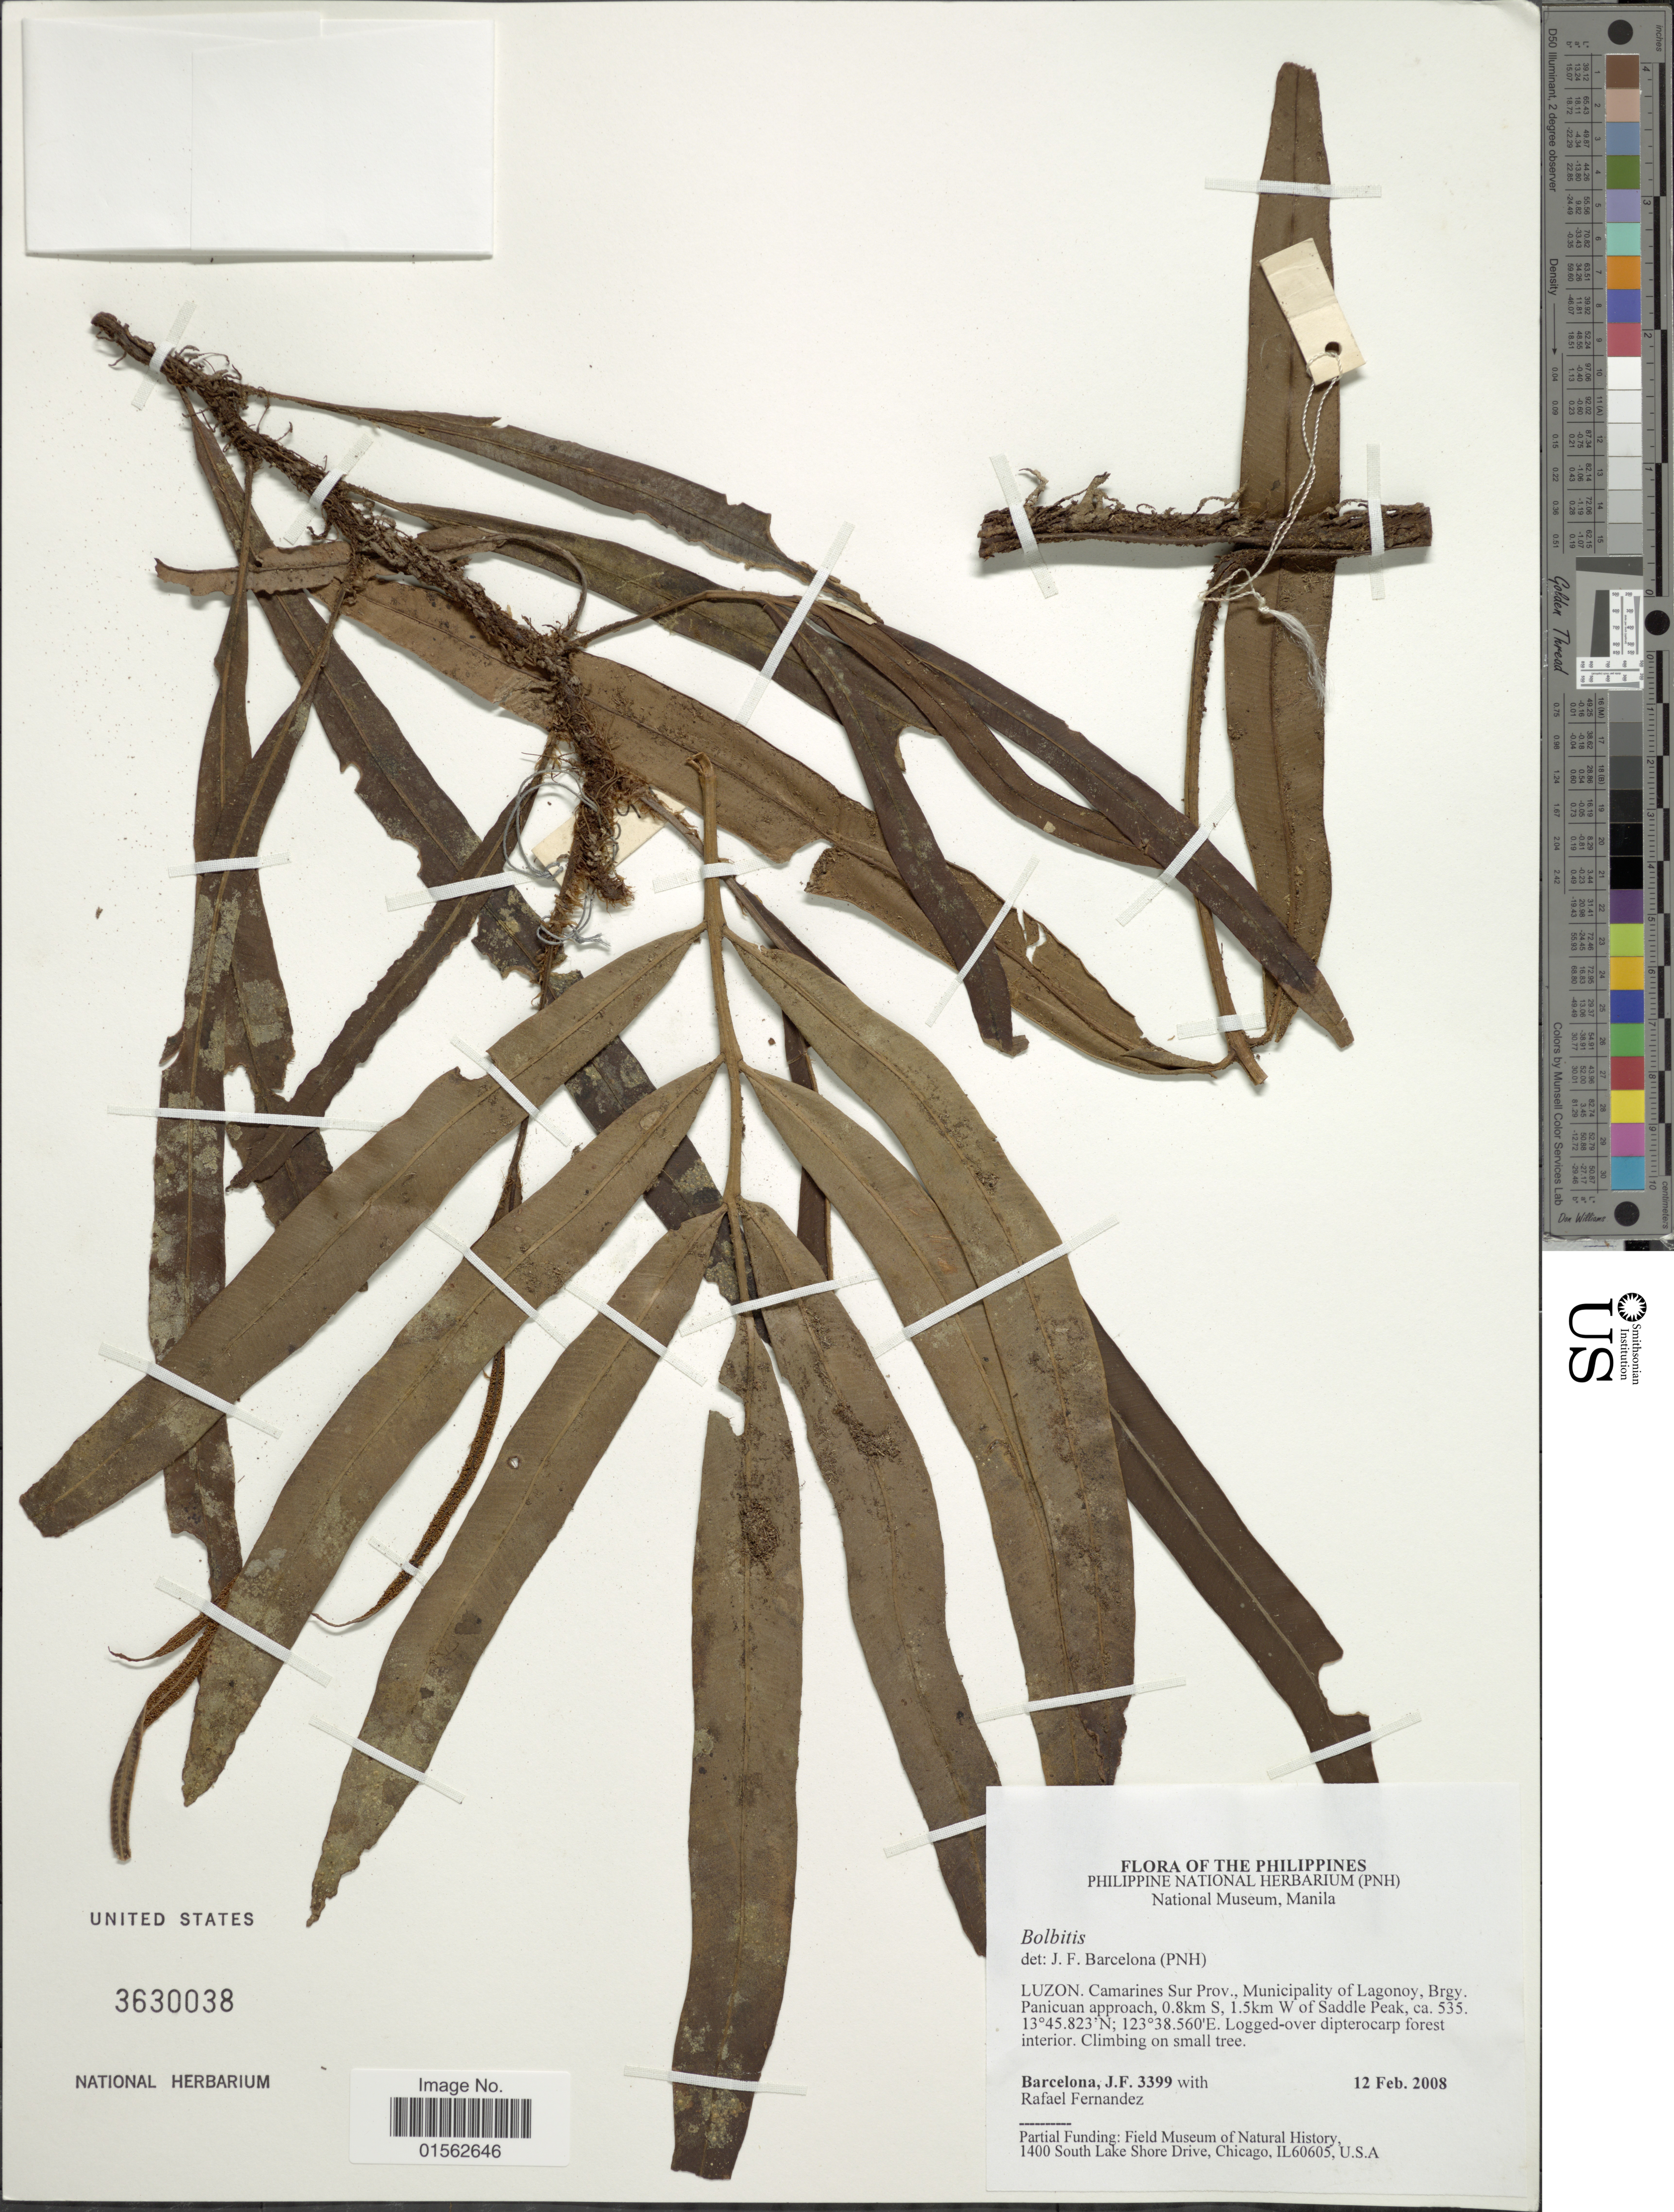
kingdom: Plantae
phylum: Tracheophyta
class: Polypodiopsida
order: Polypodiales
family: Dryopteridaceae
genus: Bolbitis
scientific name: Bolbitis sp.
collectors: J. F. Barcelona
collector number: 3399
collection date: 2008-02-12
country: Philippines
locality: Philippines, Luzon, Camarines Sur Prov., Municipality of Lagonoy, Brgy., Panicuan approach, 0.8 km S., 1.5km W of Saddle Peak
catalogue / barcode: US 3630038